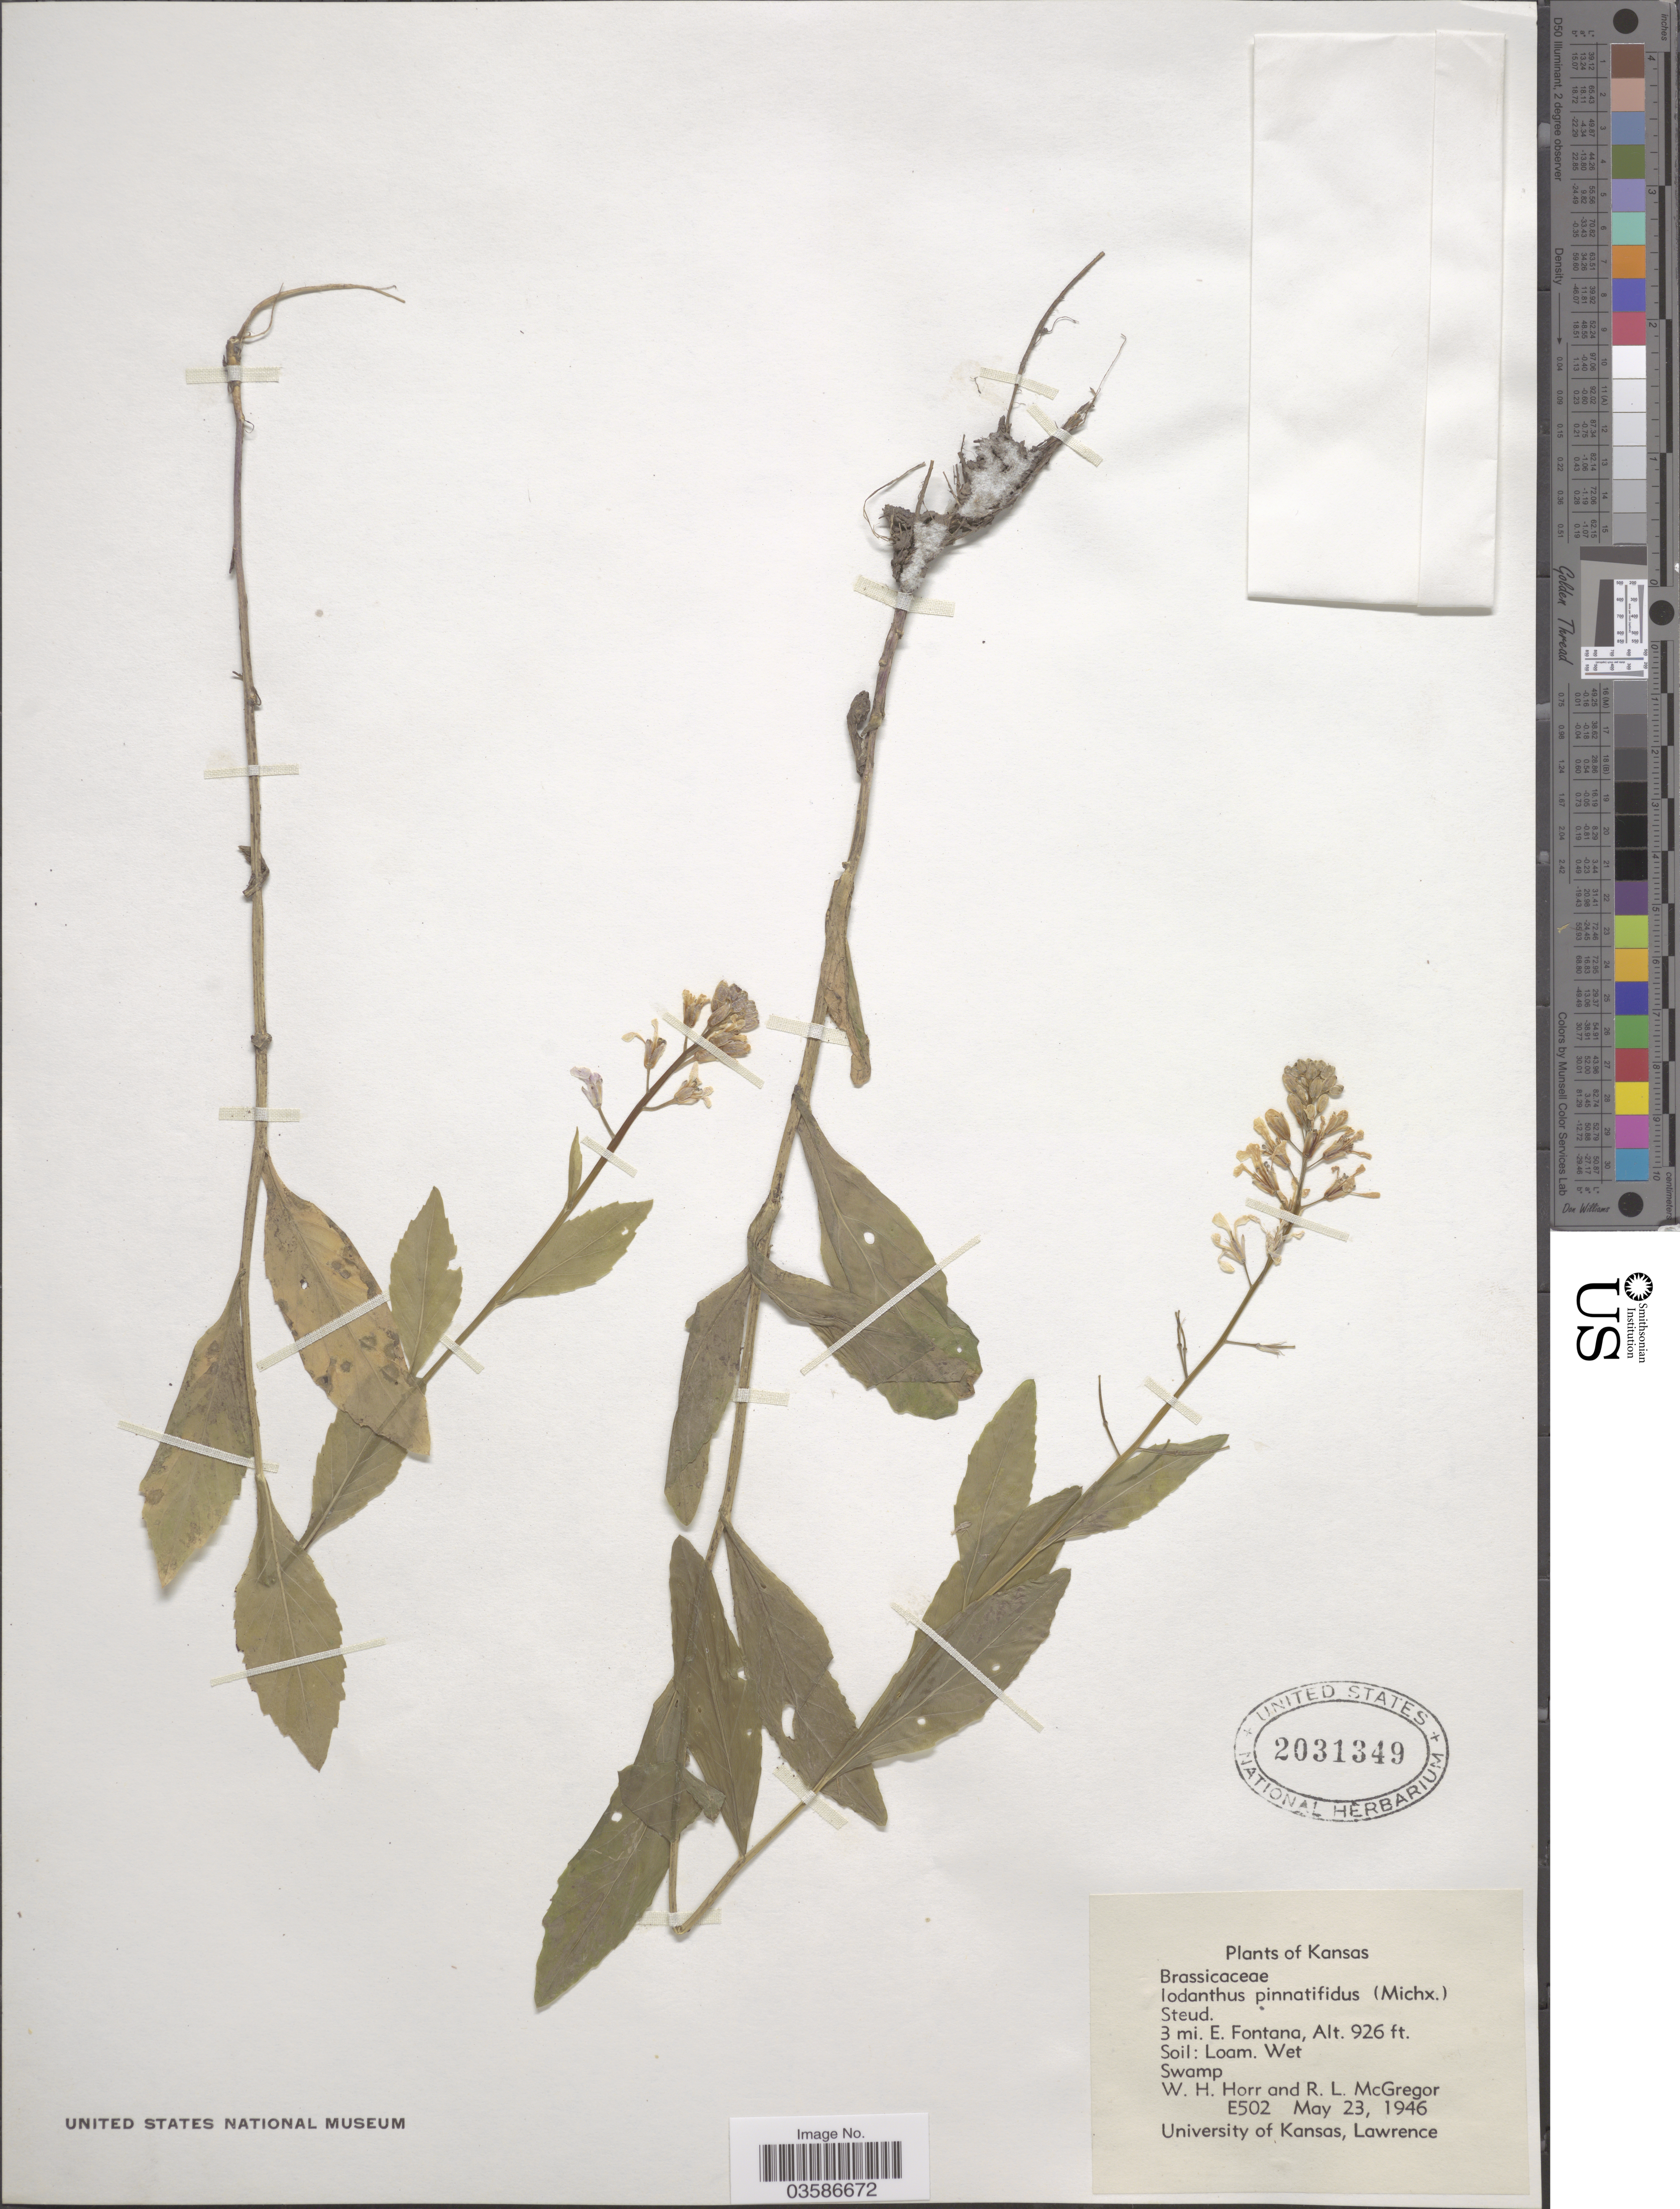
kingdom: Plantae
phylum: Tracheophyta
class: Magnoliopsida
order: Brassicales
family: Brassicaceae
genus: Iodanthus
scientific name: Iodanthus pinnatifidus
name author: (Michx.) Steud.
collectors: W. H. Horr & R. McGregor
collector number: E502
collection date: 1946-05-23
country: United States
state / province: Kansas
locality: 3 mi. E. Fontana.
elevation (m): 282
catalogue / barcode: US 2031349